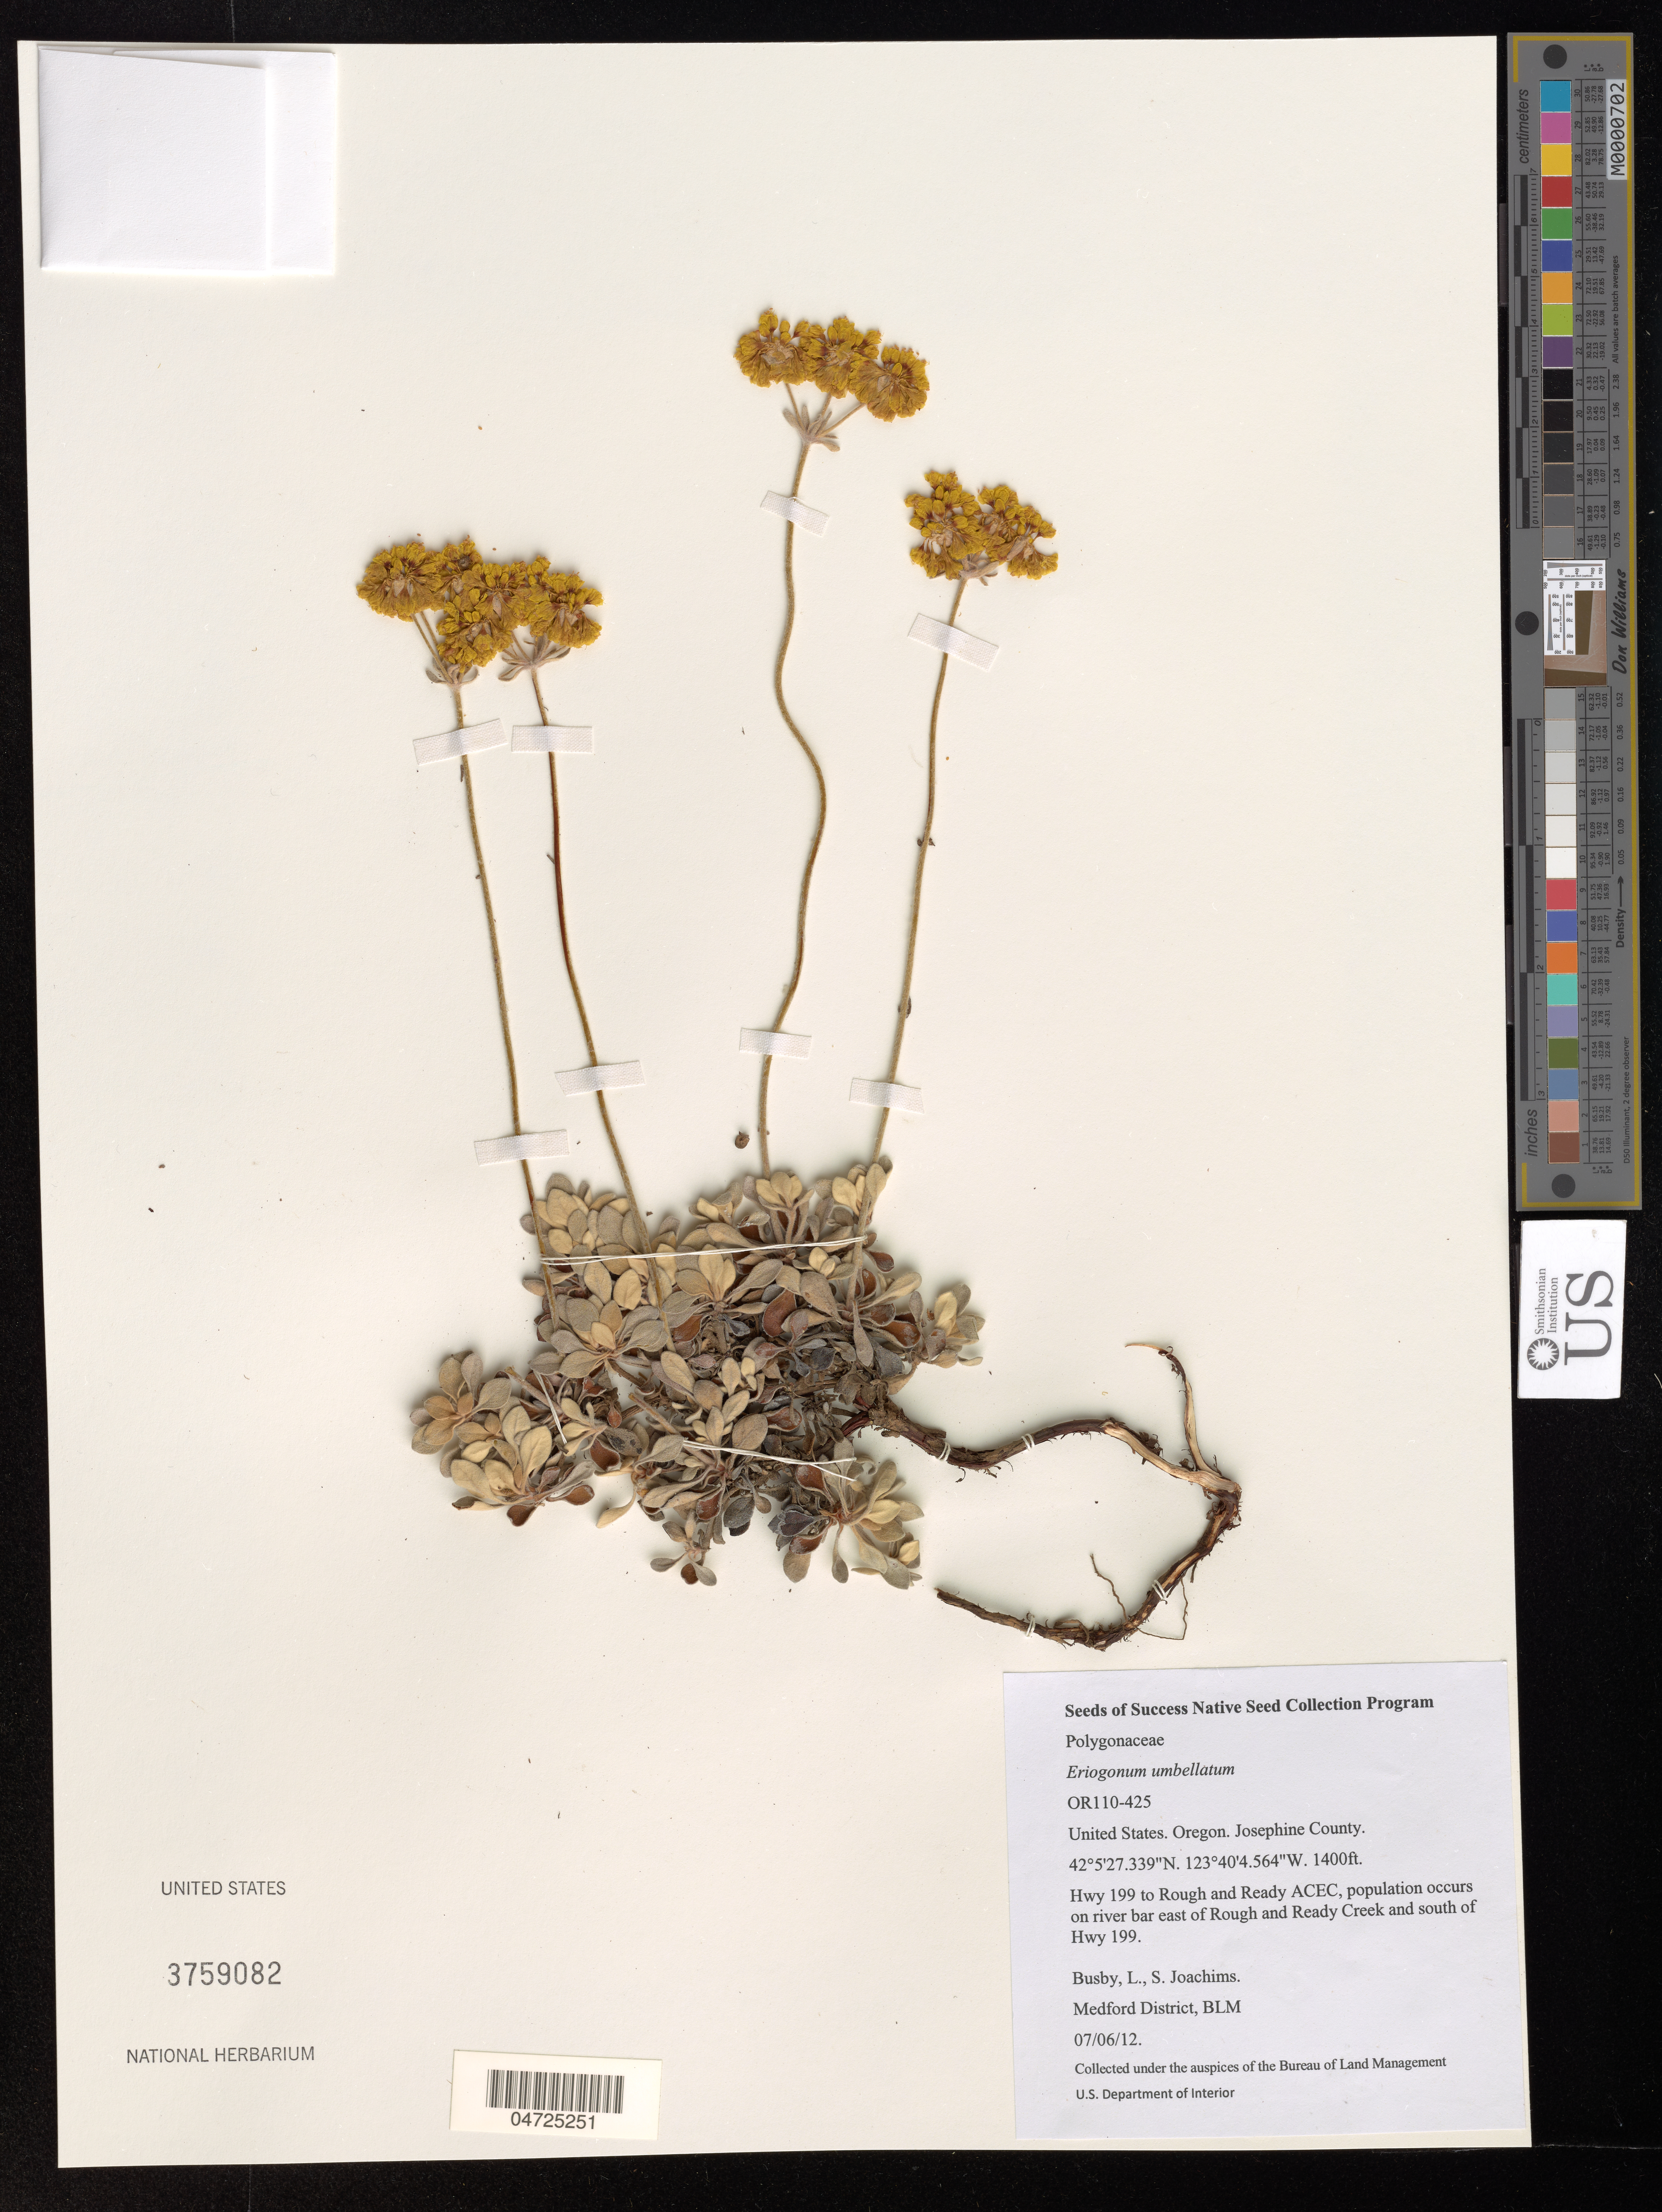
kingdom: Plantae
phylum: Tracheophyta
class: Magnoliopsida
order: Caryophyllales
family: Polygonaceae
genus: Eriogonum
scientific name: Eriogonum umbellatum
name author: Torr.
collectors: L. Busby & S. Joachims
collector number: OR110-425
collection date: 2012-07-06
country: United States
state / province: Oregon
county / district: Josephine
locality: Josephine County. Hwy 199 to Rough and Ready ACEC, population occurs on river bar east of Rough and Ready Creek and south of Hwy 199.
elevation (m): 427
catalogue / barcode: US 3759082